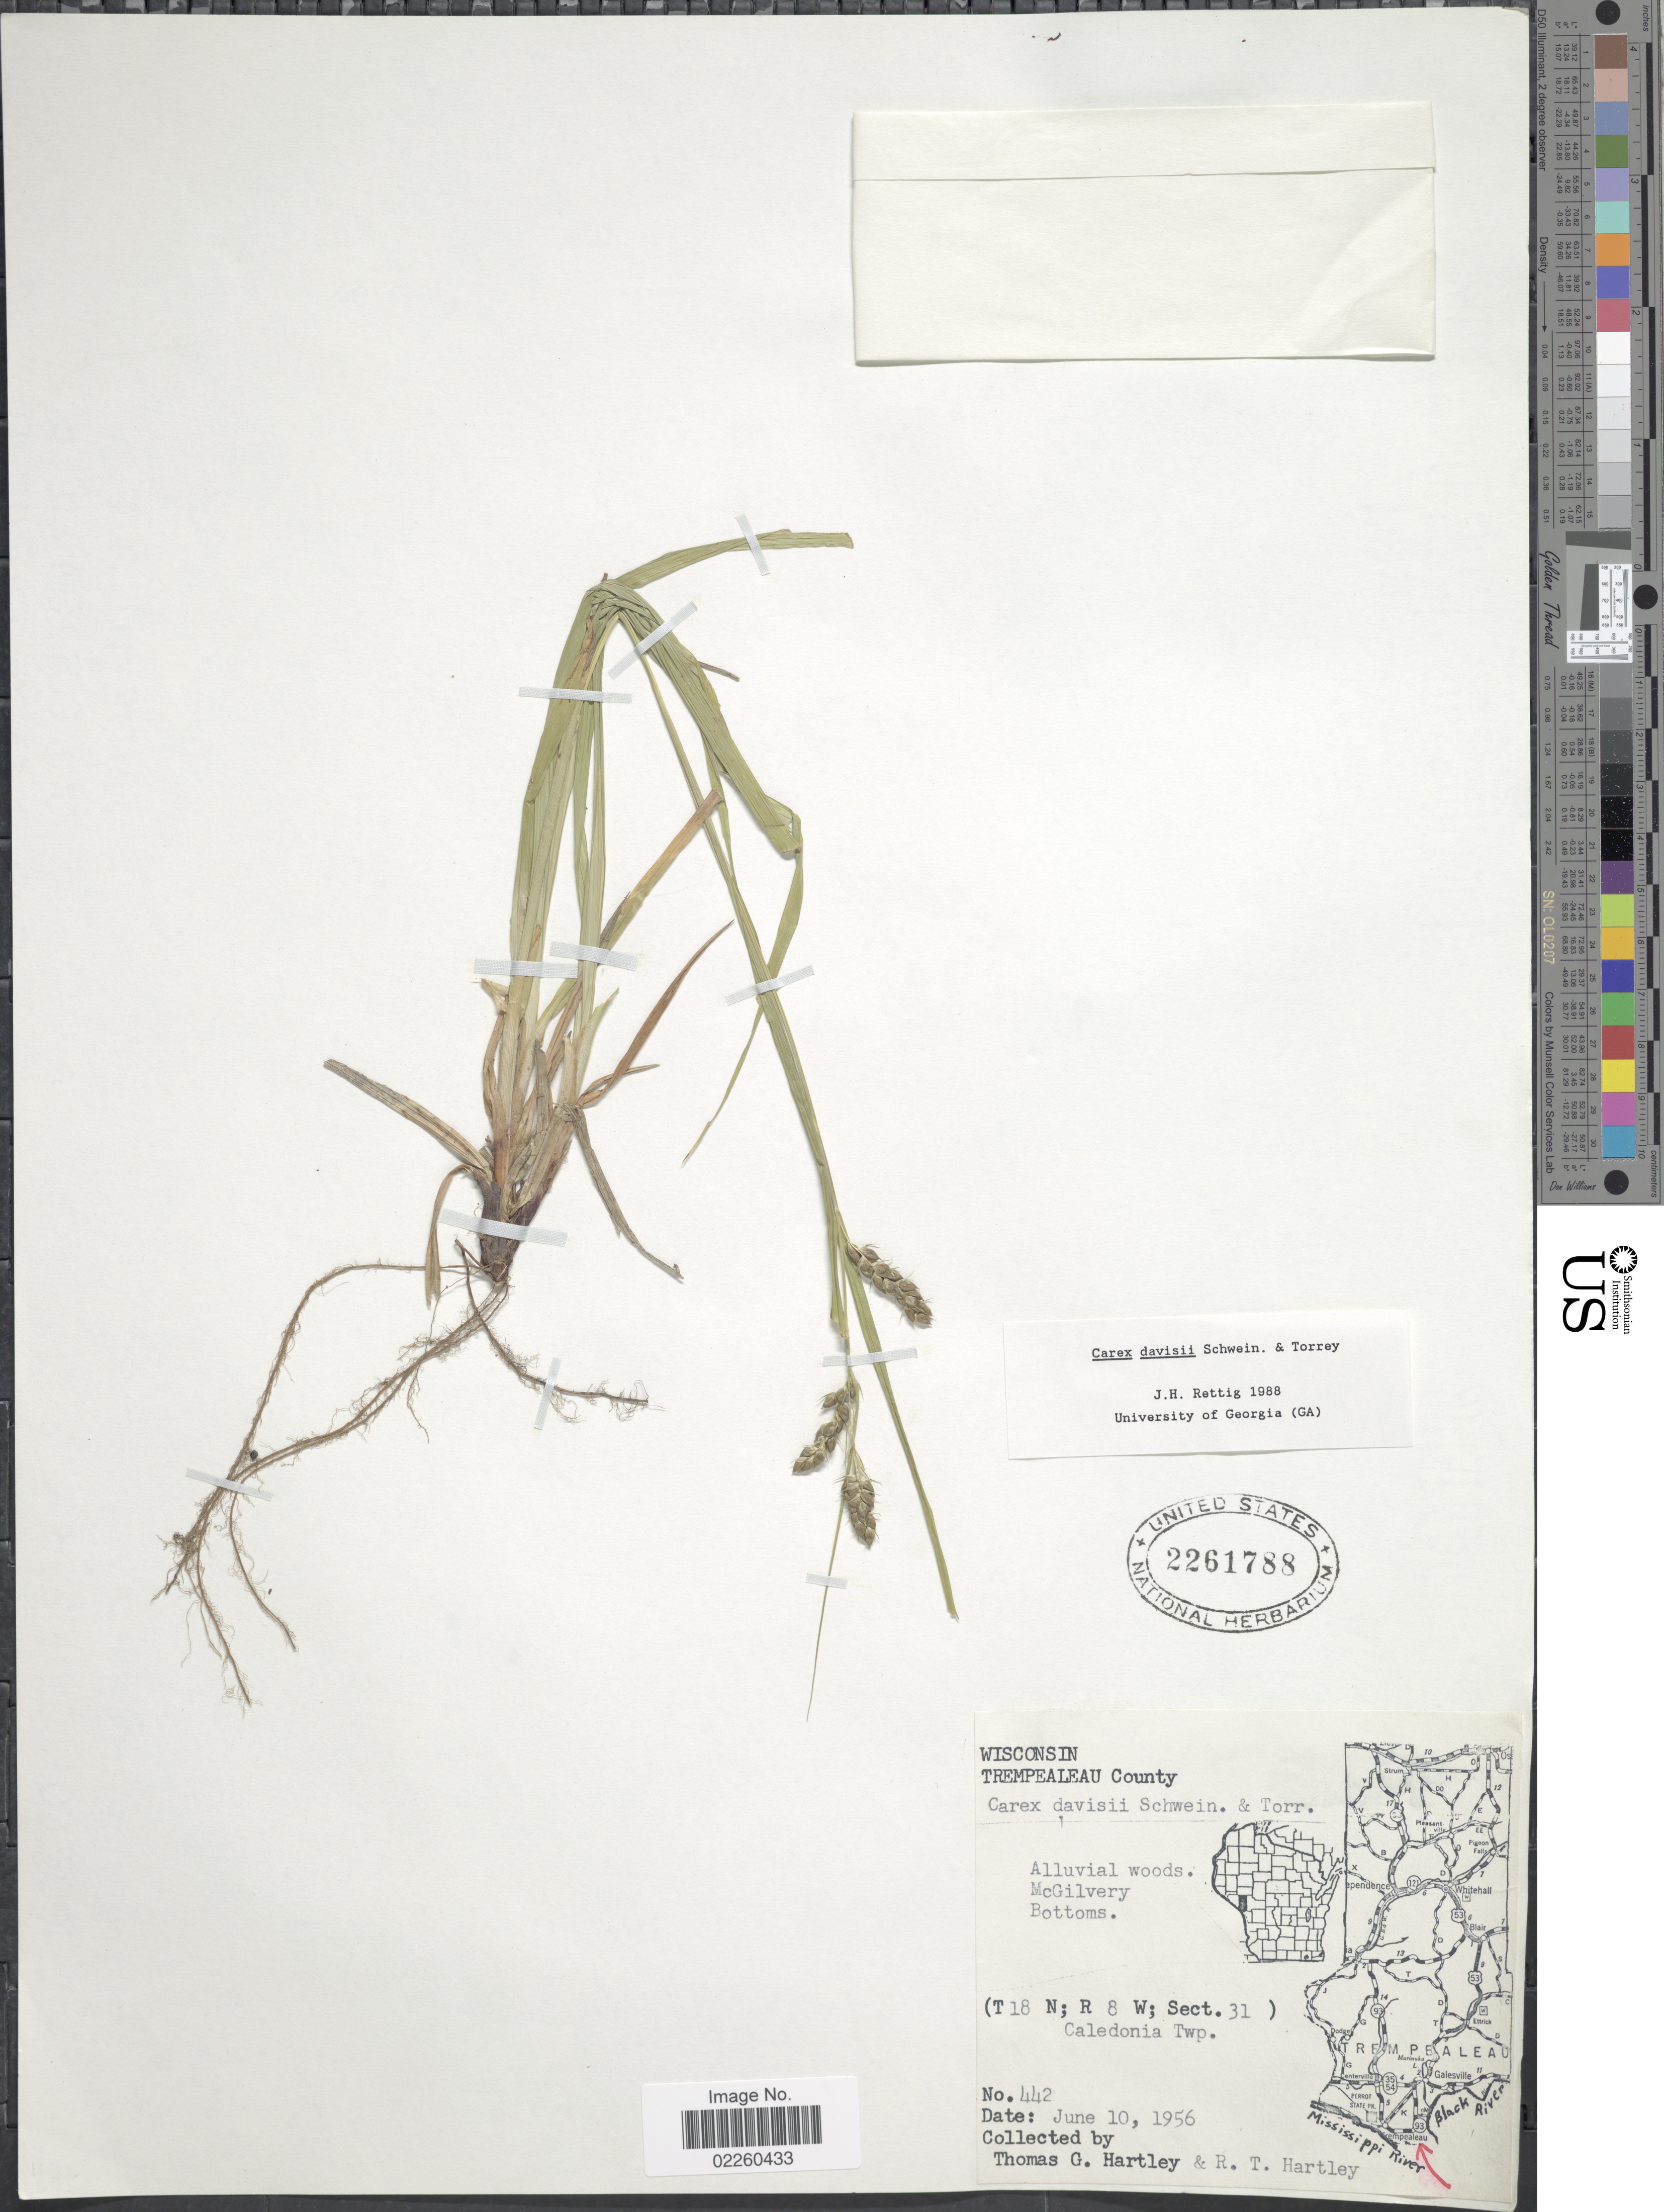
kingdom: Plantae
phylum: Tracheophyta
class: Liliopsida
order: Poales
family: Cyperaceae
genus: Carex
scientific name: Carex davisii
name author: Schwein. & Torr.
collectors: T. G. Hartley & R. T. Hartley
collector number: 442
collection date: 1956-06-10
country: United States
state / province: Wisconsin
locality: Trempealeau County. Alluvial woods. McGilvery. Bottoms. (T 18 N; R 8 W; Sect. 31) Caledonia Twp.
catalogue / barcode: US 2261788